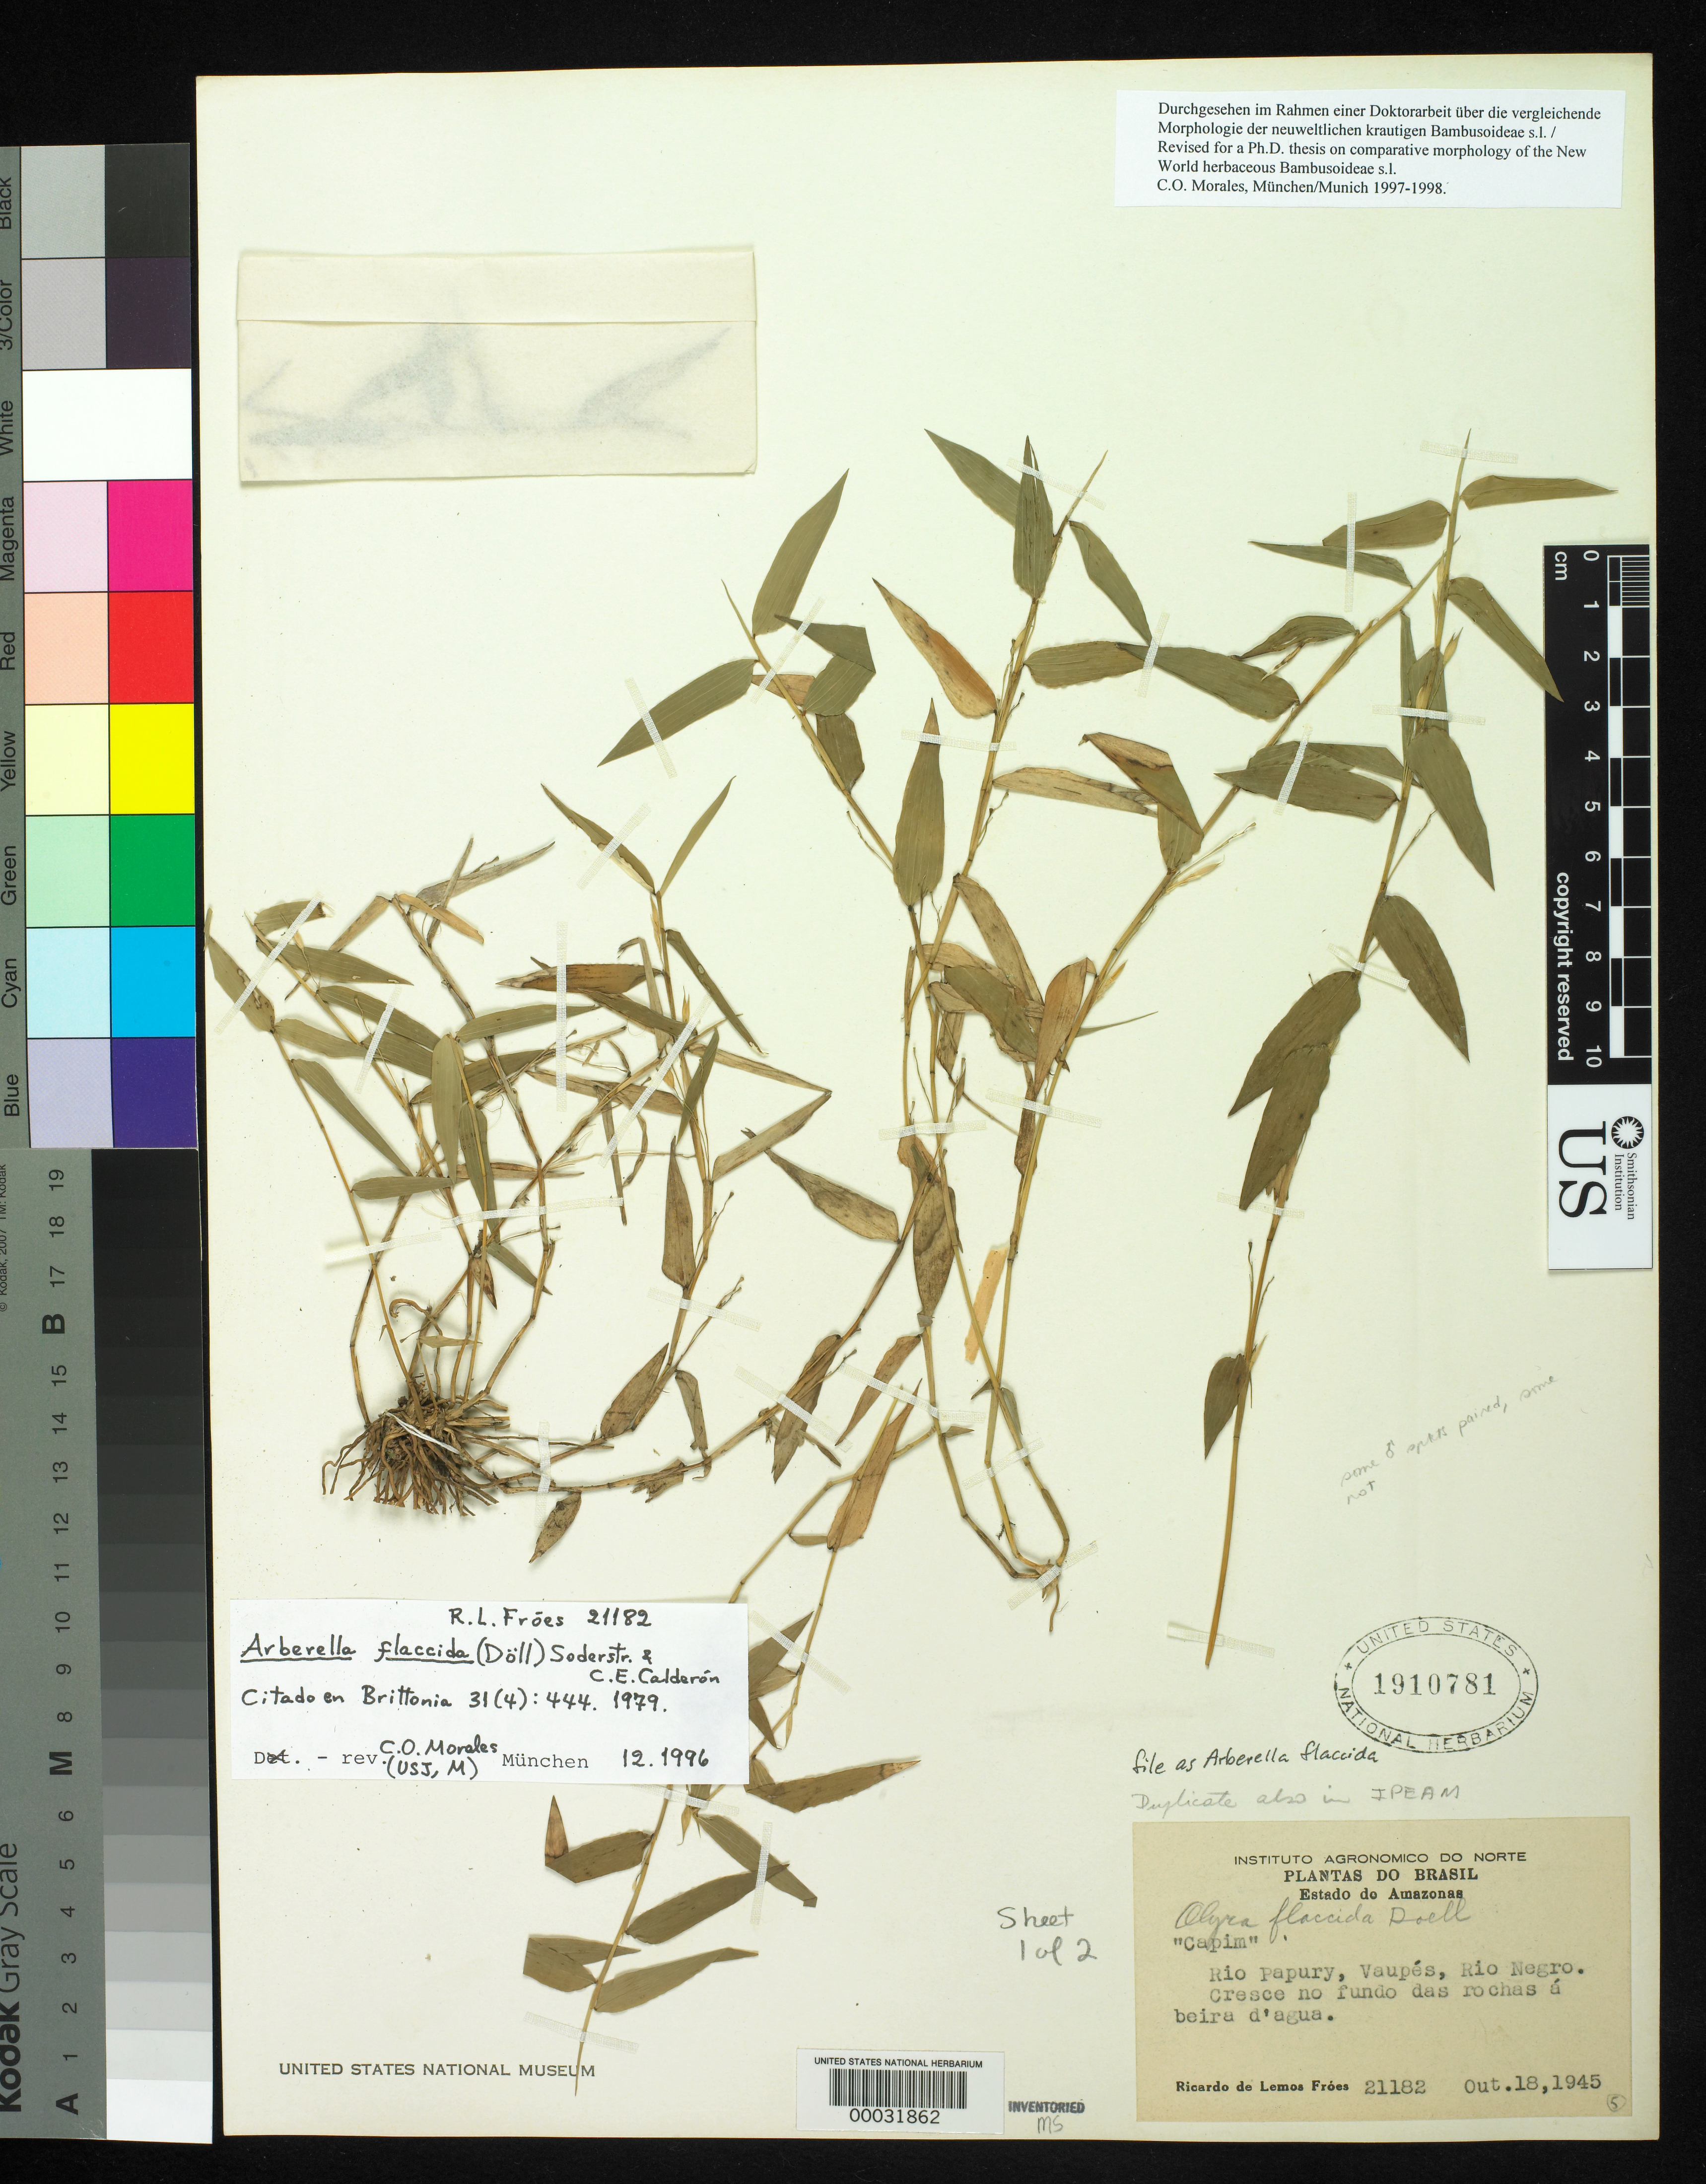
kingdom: Plantae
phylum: Tracheophyta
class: Liliopsida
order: Poales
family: Poaceae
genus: Arberella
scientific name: Arberella flaccida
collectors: R. L. Fróes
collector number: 21182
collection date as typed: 18 Oct 1945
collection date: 1945-10-18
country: Brazil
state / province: Amazonas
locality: Rio negro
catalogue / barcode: US 1910781